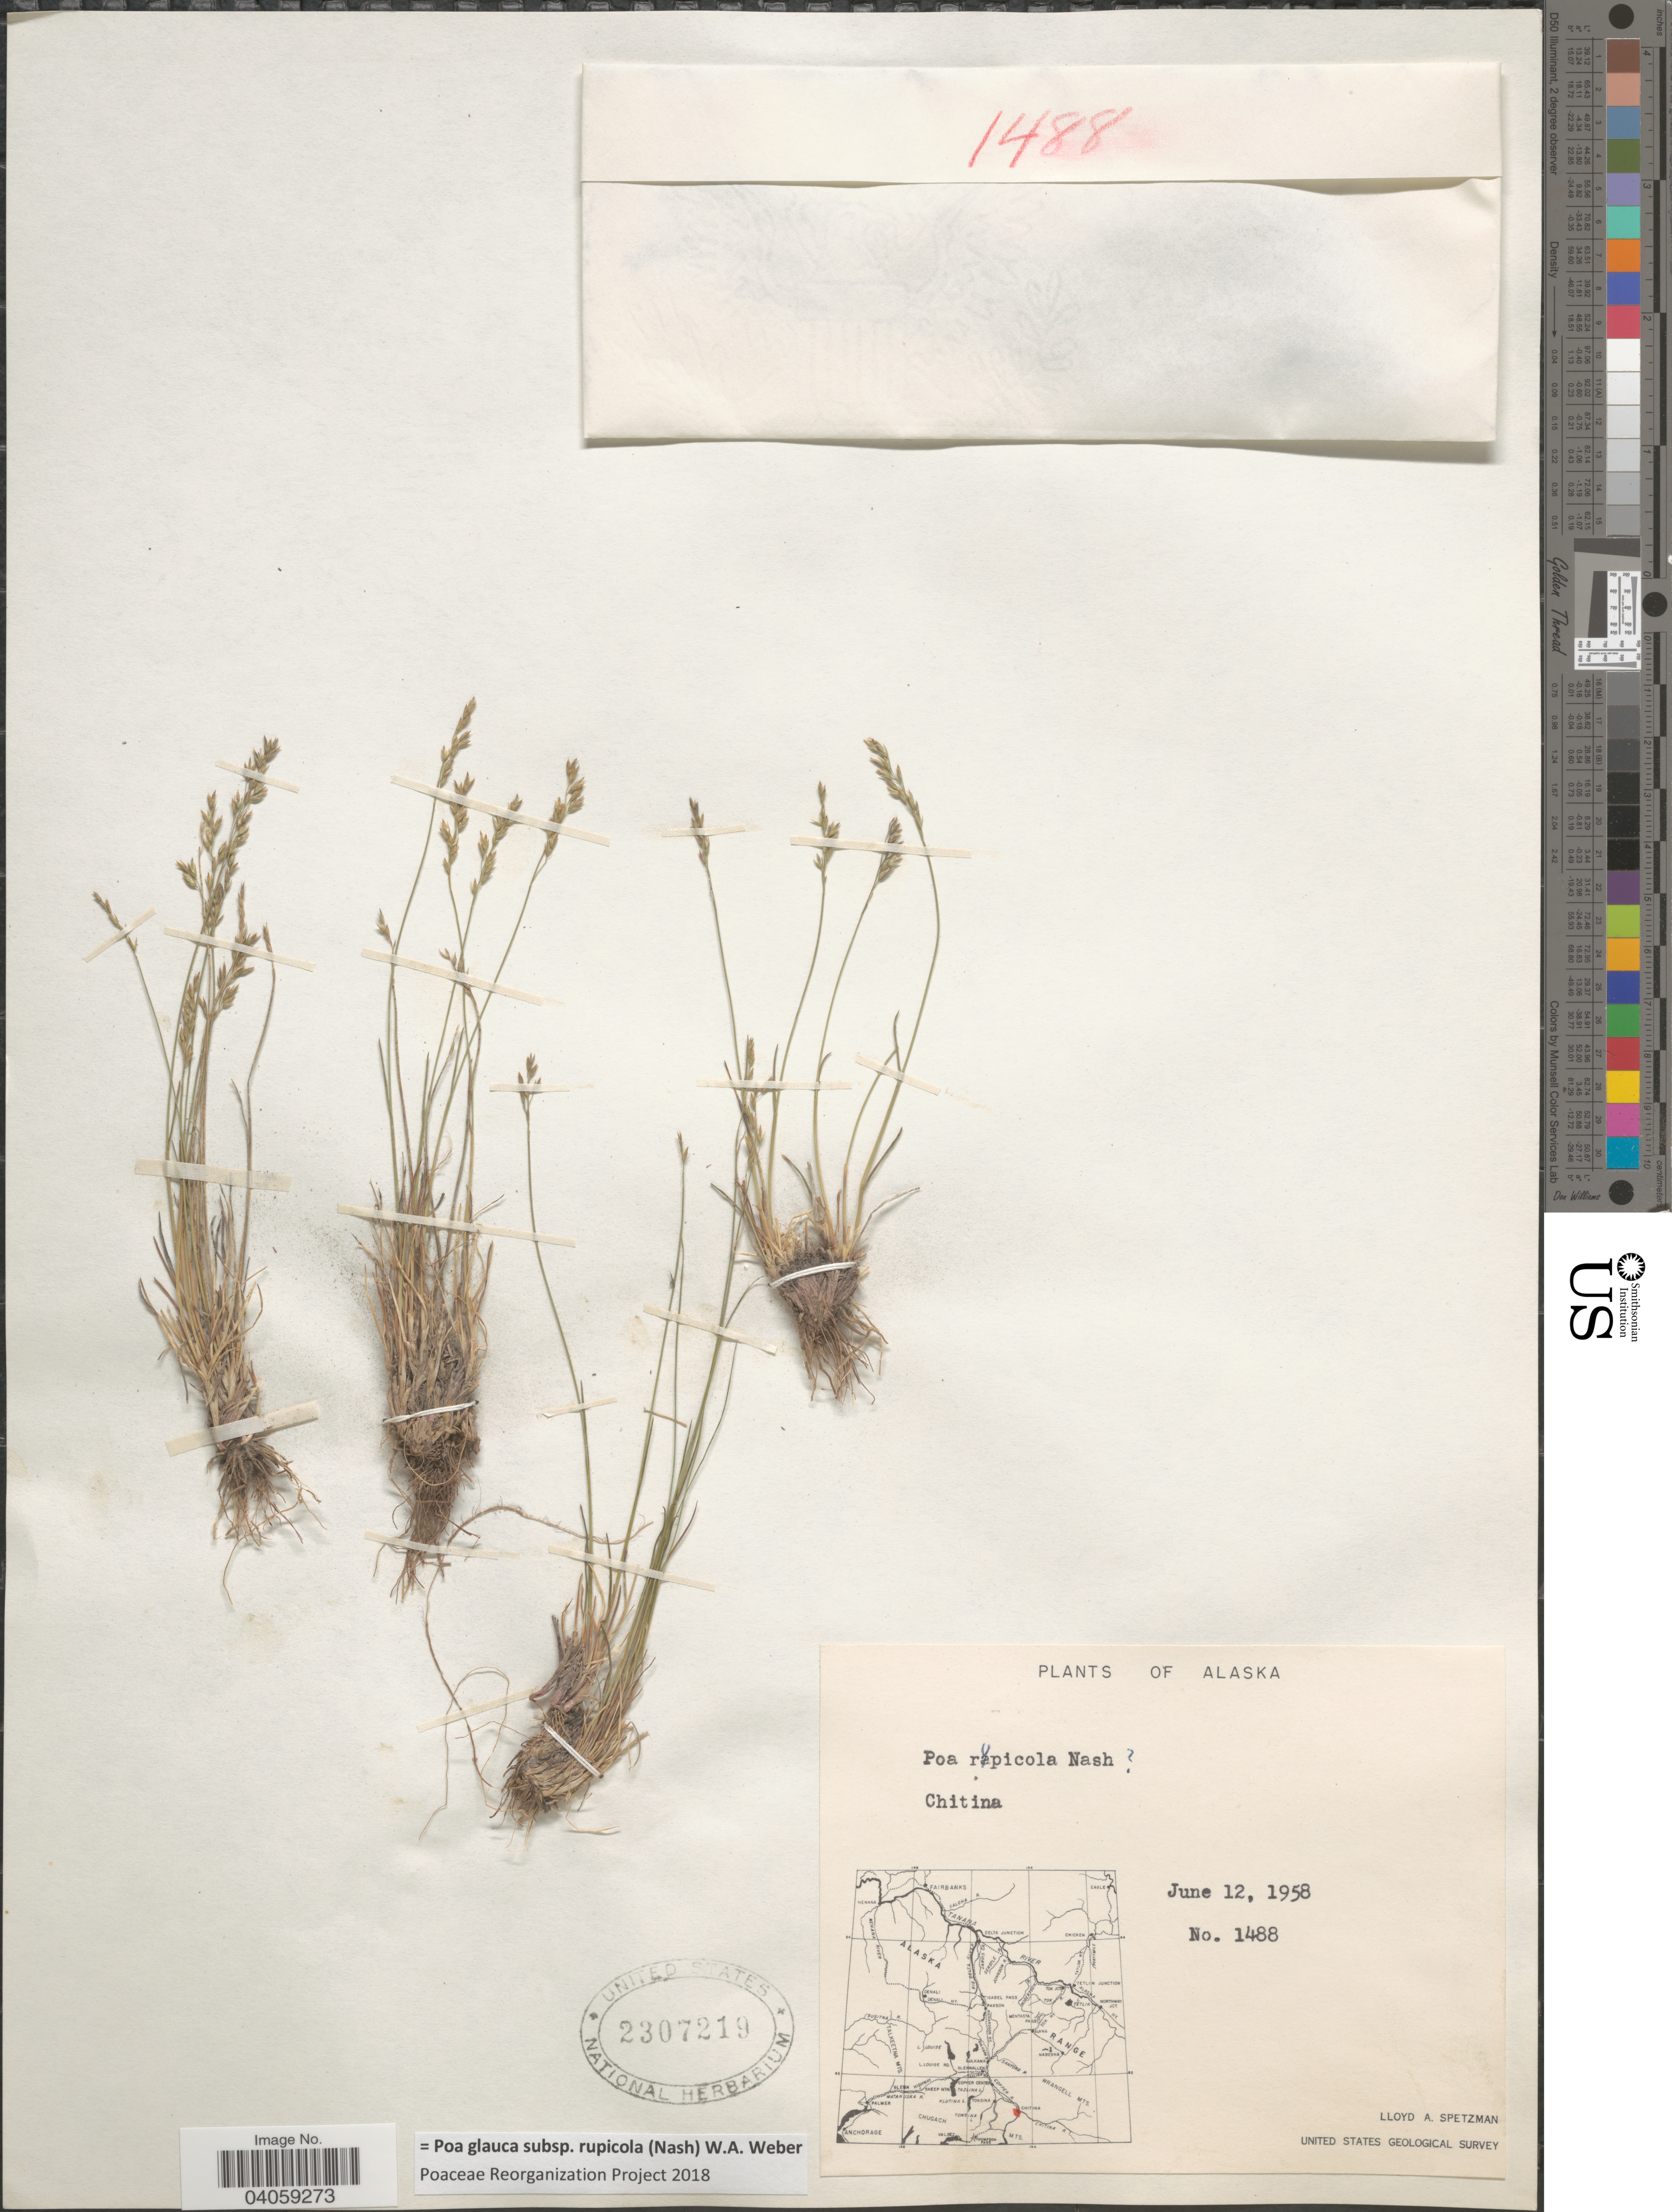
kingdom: Plantae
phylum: Tracheophyta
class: Liliopsida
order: Poales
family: Poaceae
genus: Poa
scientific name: Poa glauca subsp. rupicola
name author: (Nash) W.A. Weber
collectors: L. Spetzman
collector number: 1488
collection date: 1958-06-12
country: United States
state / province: Alaska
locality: Chitina.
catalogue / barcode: US 2307219